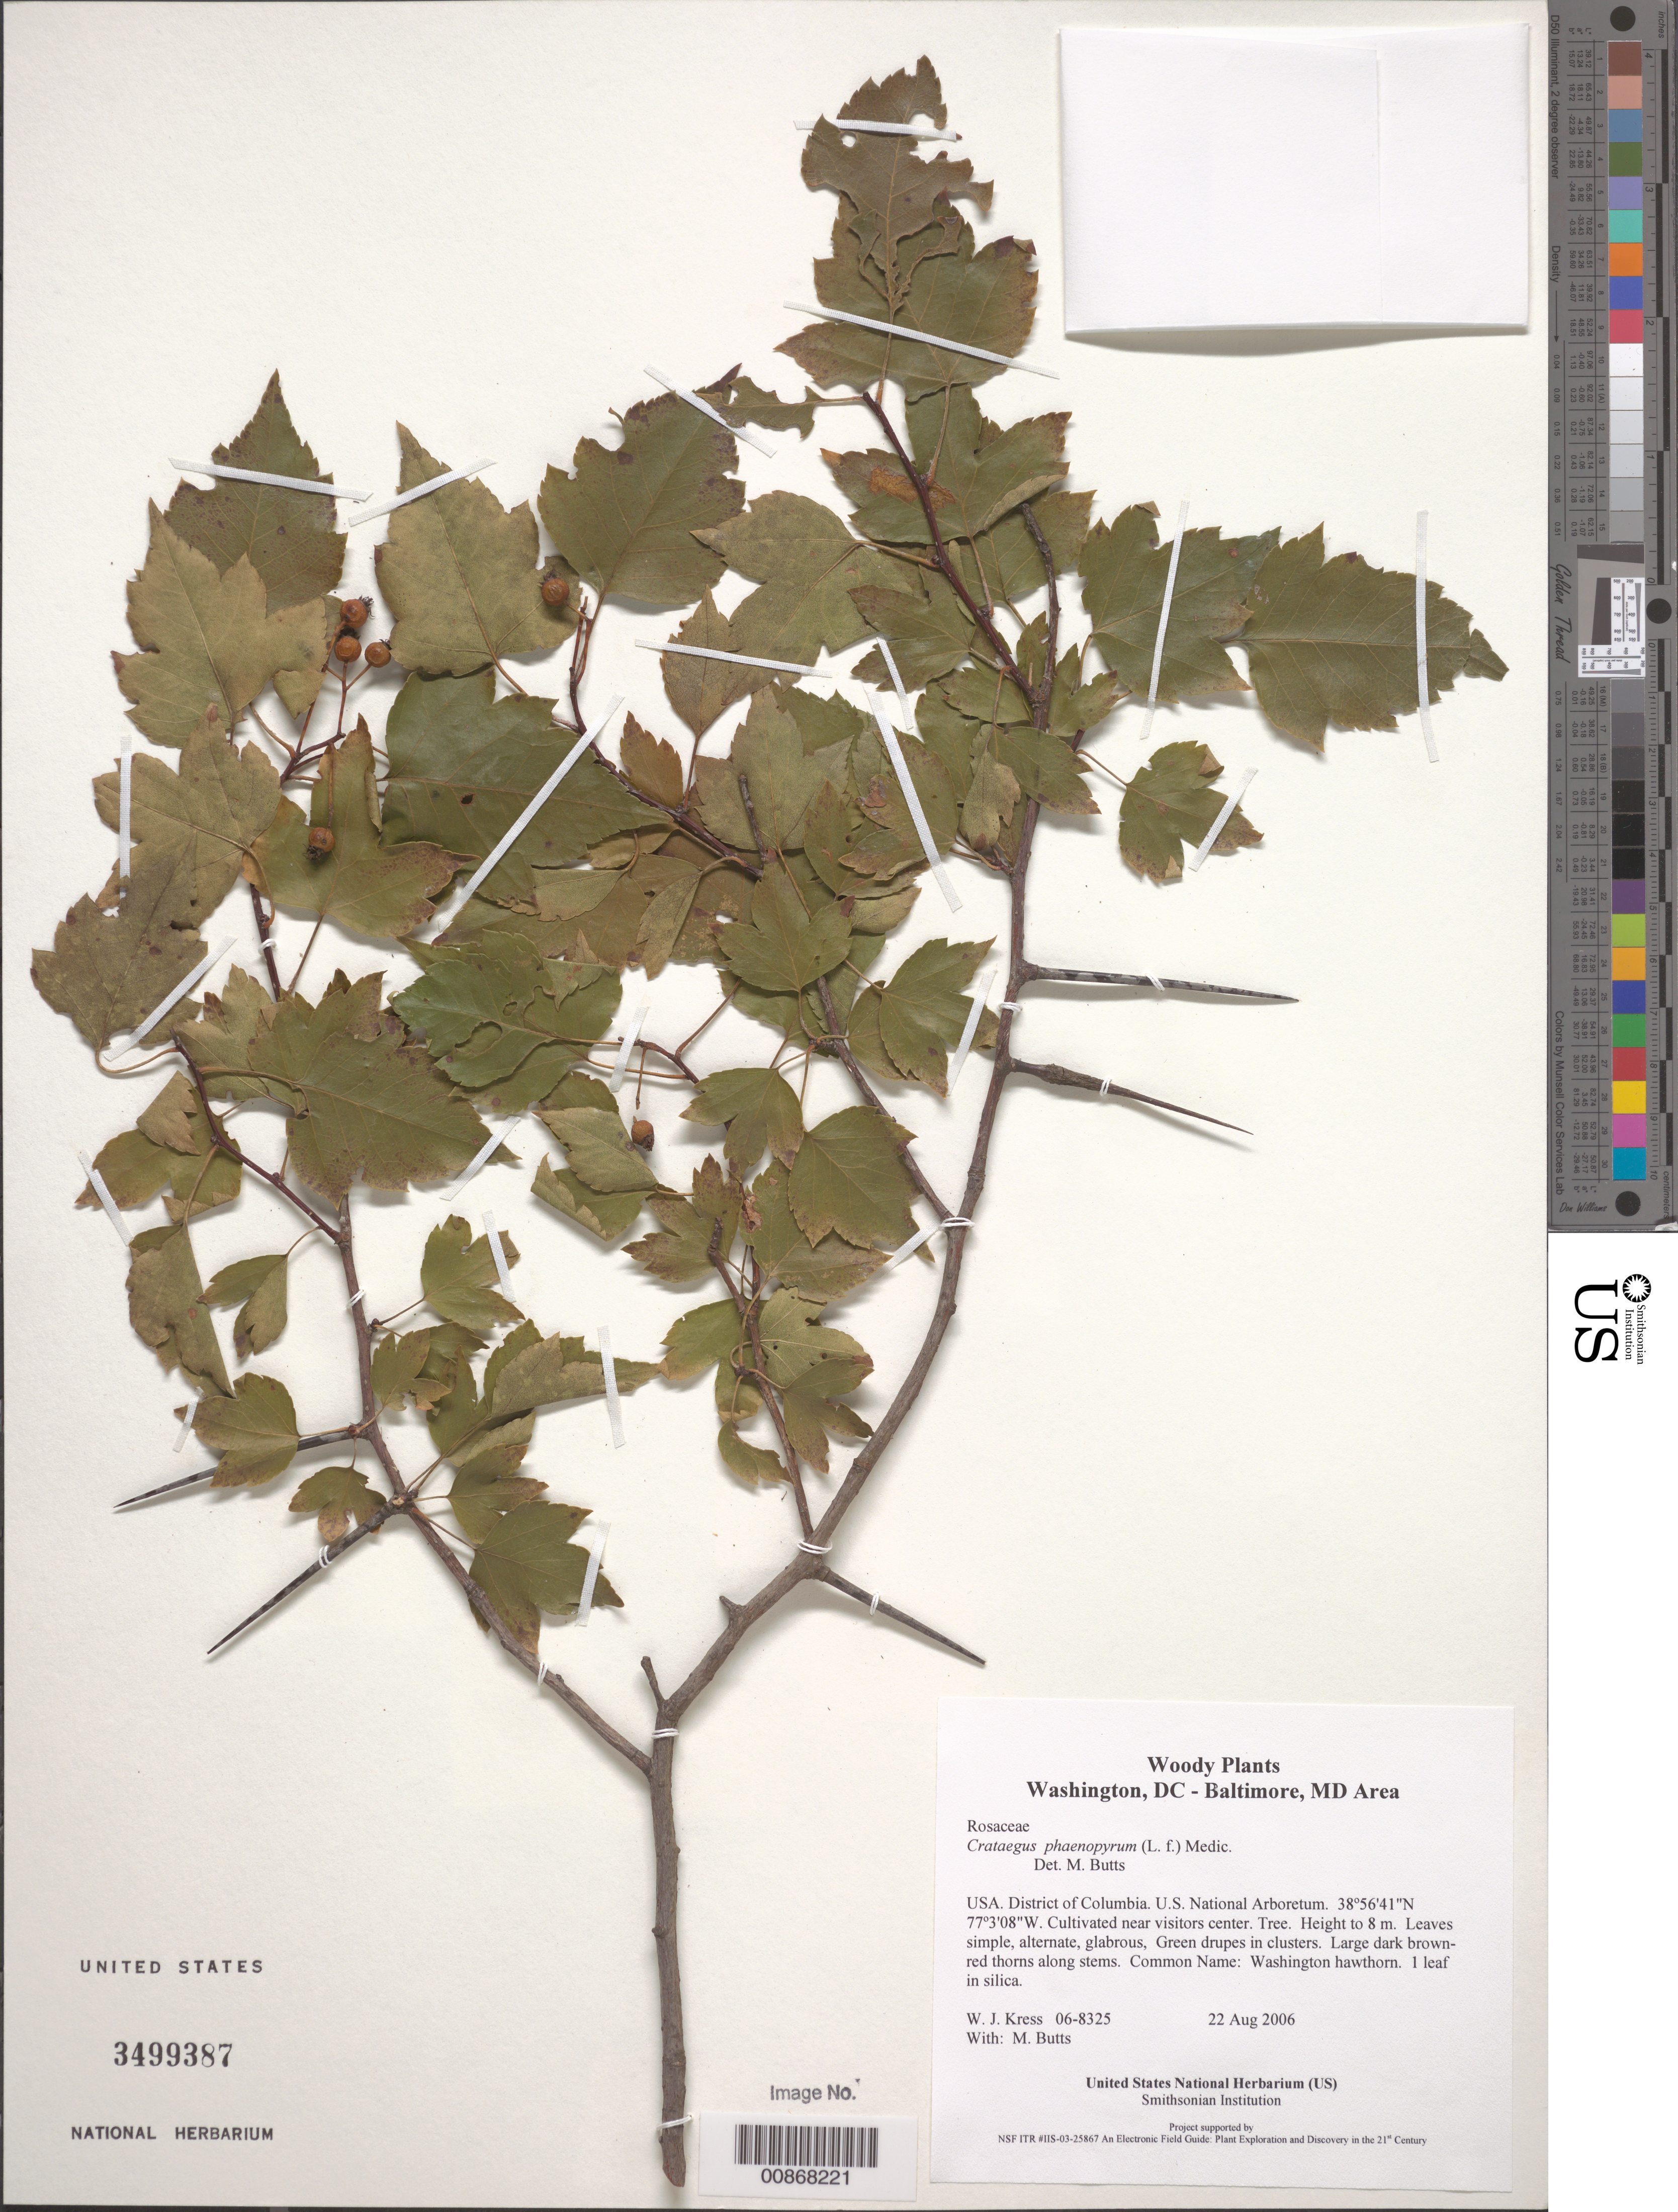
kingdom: Plantae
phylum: Tracheophyta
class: Magnoliopsida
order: Rosales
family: Rosaceae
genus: Crataegus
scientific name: Crataegus phaenopyrum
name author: (L. f.) Medik.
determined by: Butts, M. B.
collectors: W. J. Kress & M. B. Butts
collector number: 06-8325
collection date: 2006-08-22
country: United States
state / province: District of Columbia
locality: U.S. National Arboretum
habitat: Cultivated near visitors center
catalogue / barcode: US 3499387